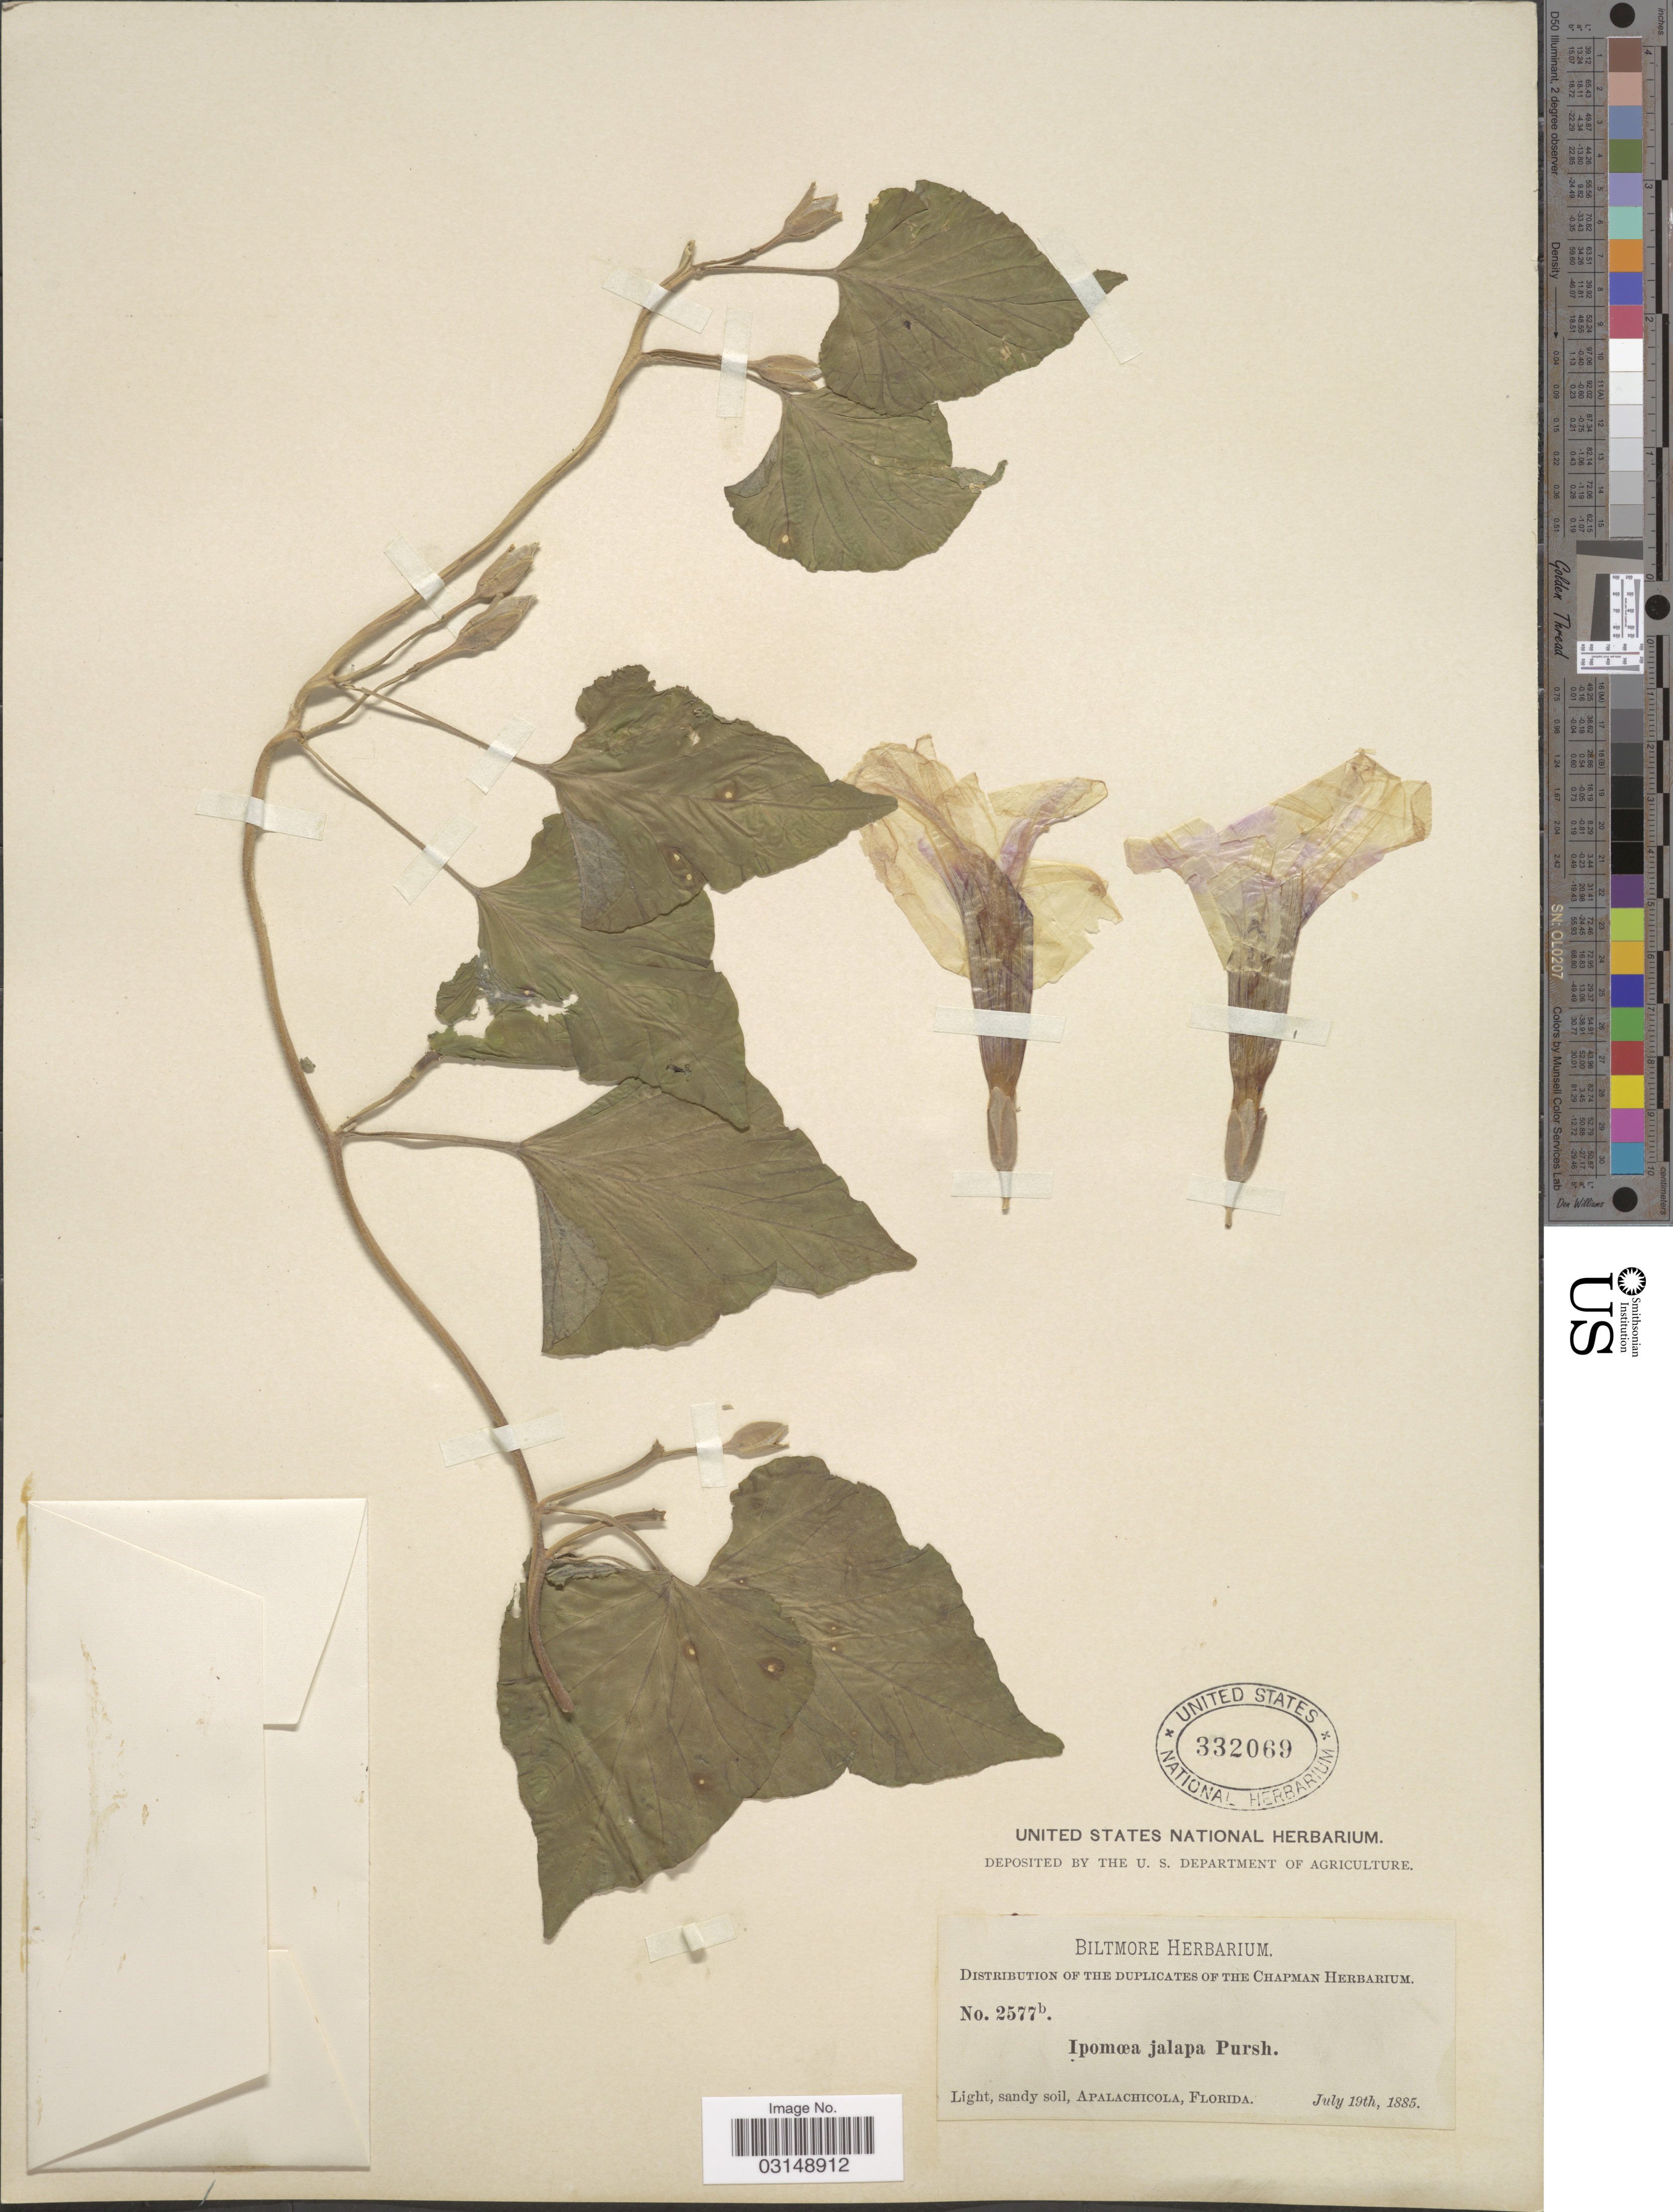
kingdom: Plantae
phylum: Tracheophyta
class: Magnoliopsida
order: Solanales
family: Convolvulaceae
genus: Ipomoea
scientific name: Ipomoea macrorhiza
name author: Michx.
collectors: ex herb. Biltmore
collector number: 2577 b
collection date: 1885-07-19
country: United States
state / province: Florida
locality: Apalachicola.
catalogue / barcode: US 332069